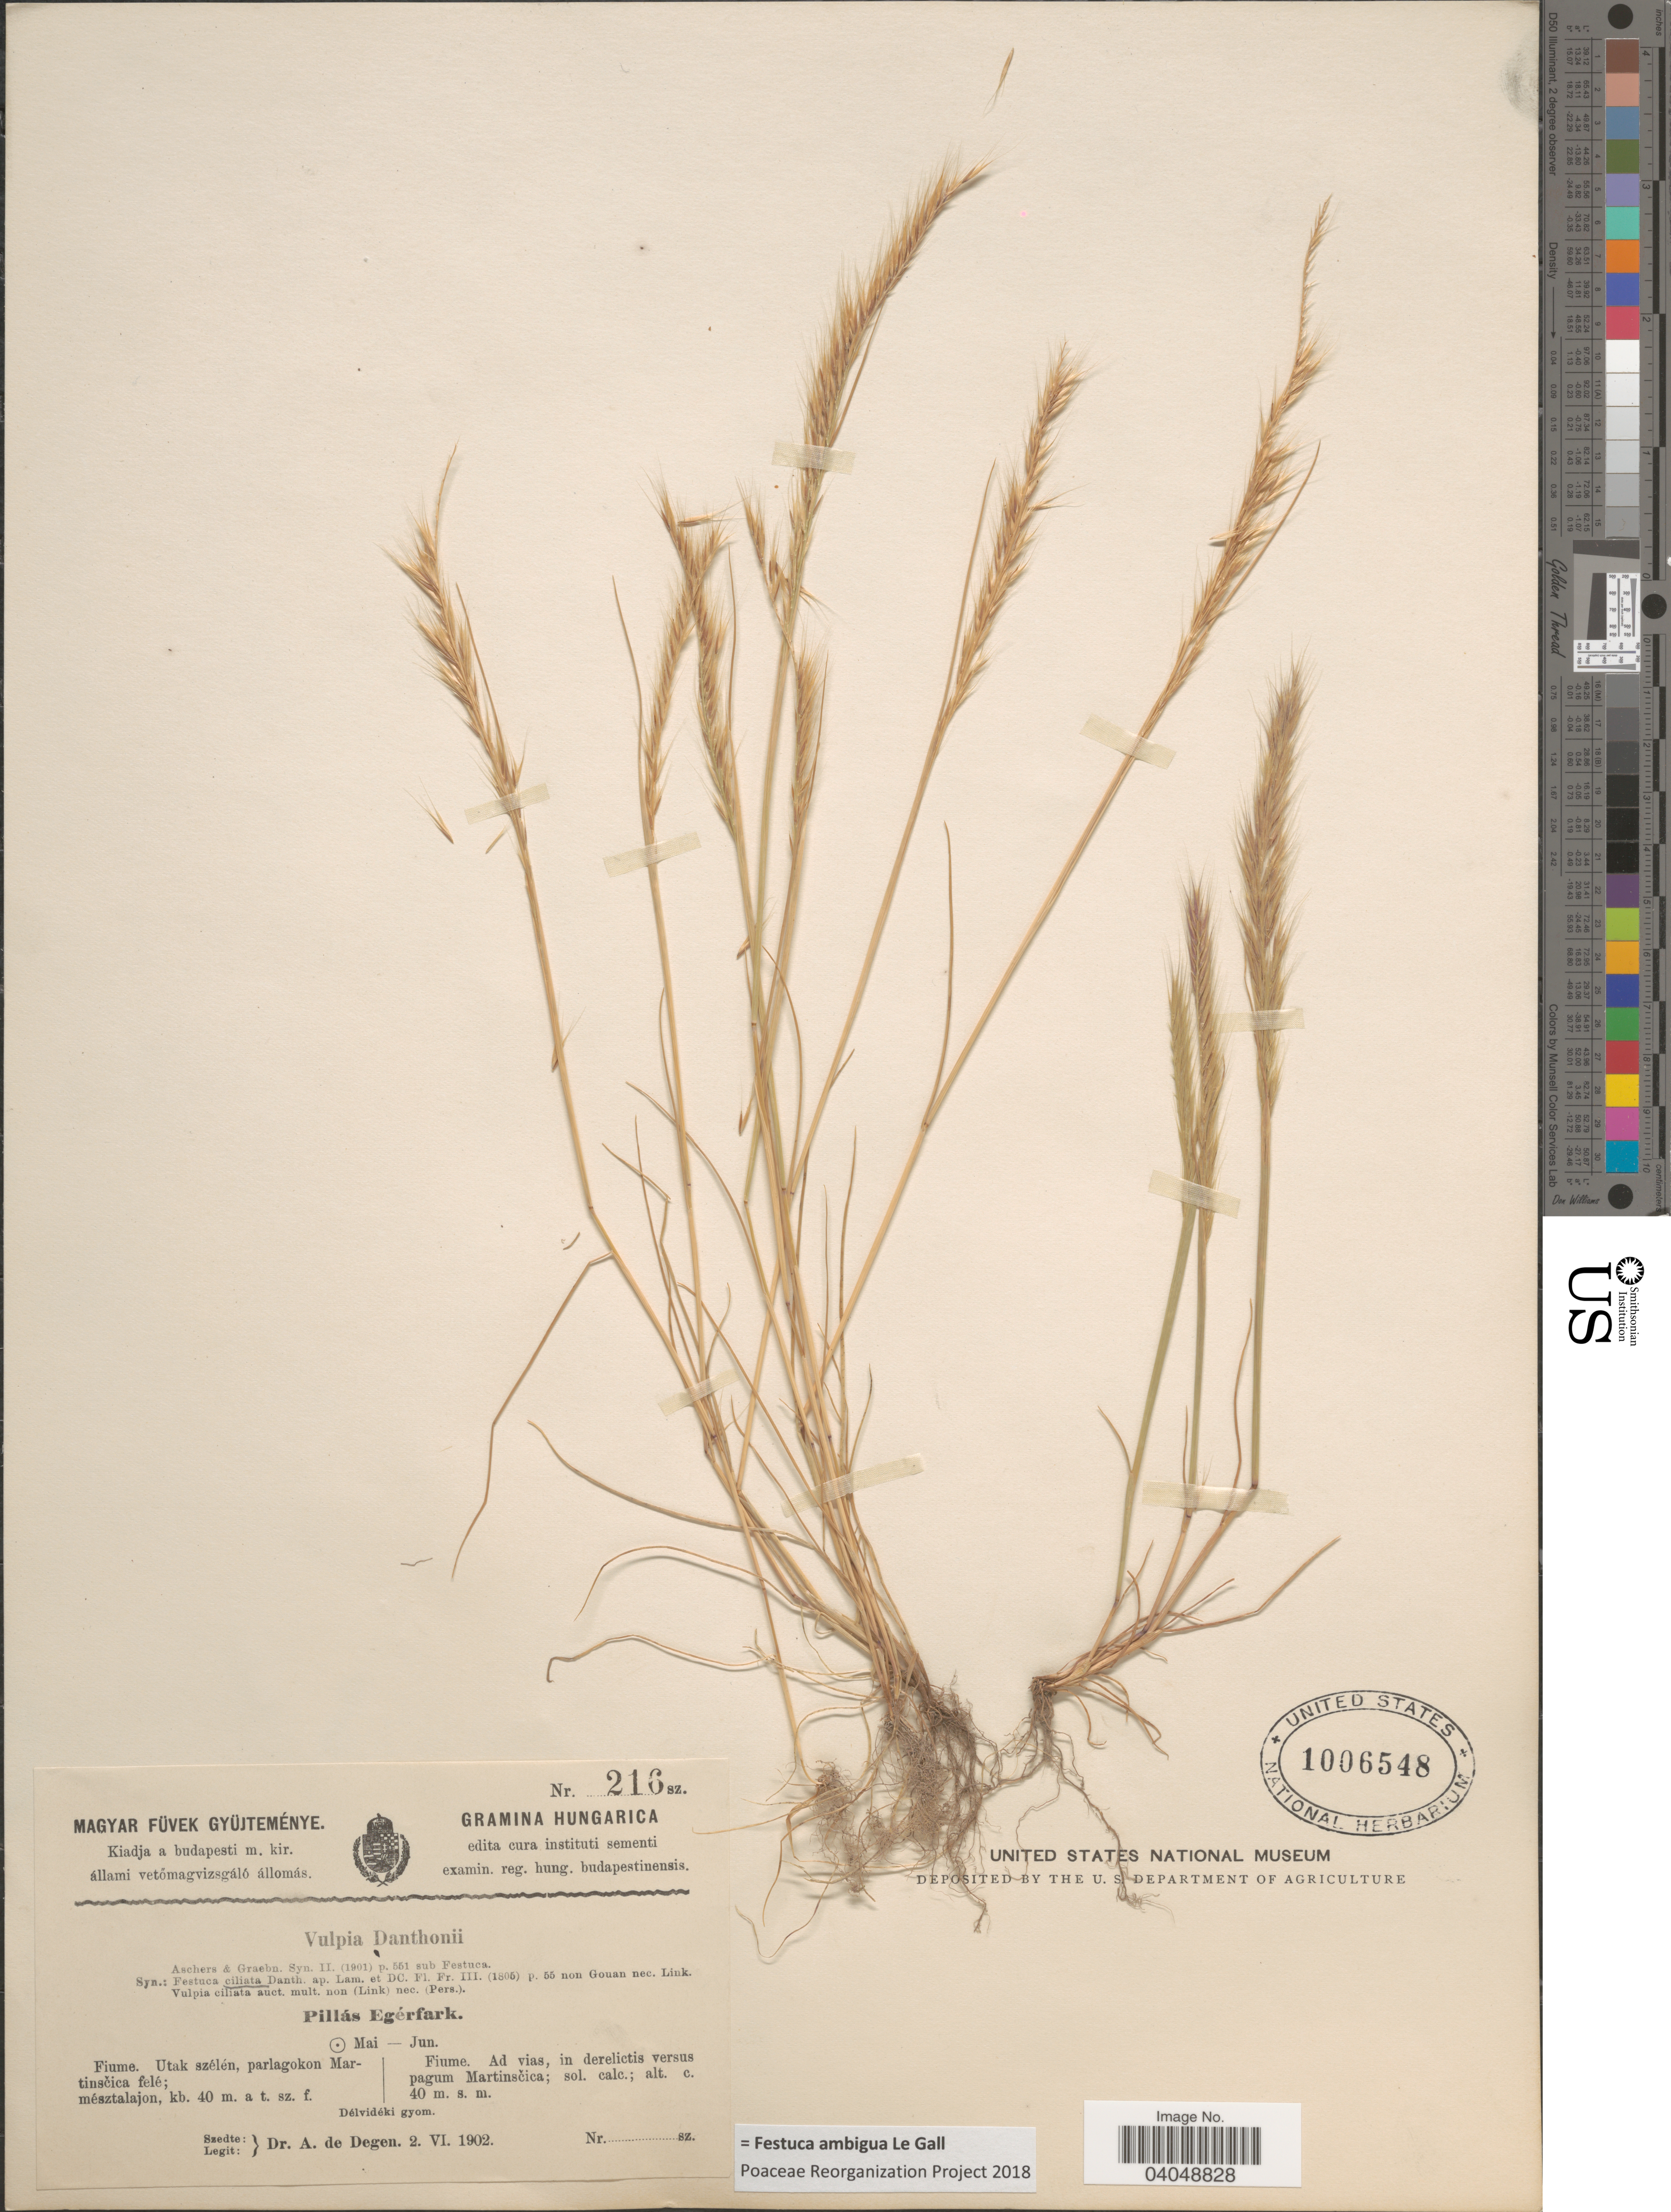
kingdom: Plantae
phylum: Tracheophyta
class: Liliopsida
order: Poales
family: Poaceae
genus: Festuca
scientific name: Festuca ambigua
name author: Le Gall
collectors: A. Degen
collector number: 216?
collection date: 1902-06-02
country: Croatia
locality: Fiume. Ad vias, in derelictis versus pagum Martinsčica; sol. calc.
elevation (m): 40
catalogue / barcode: US 1006548